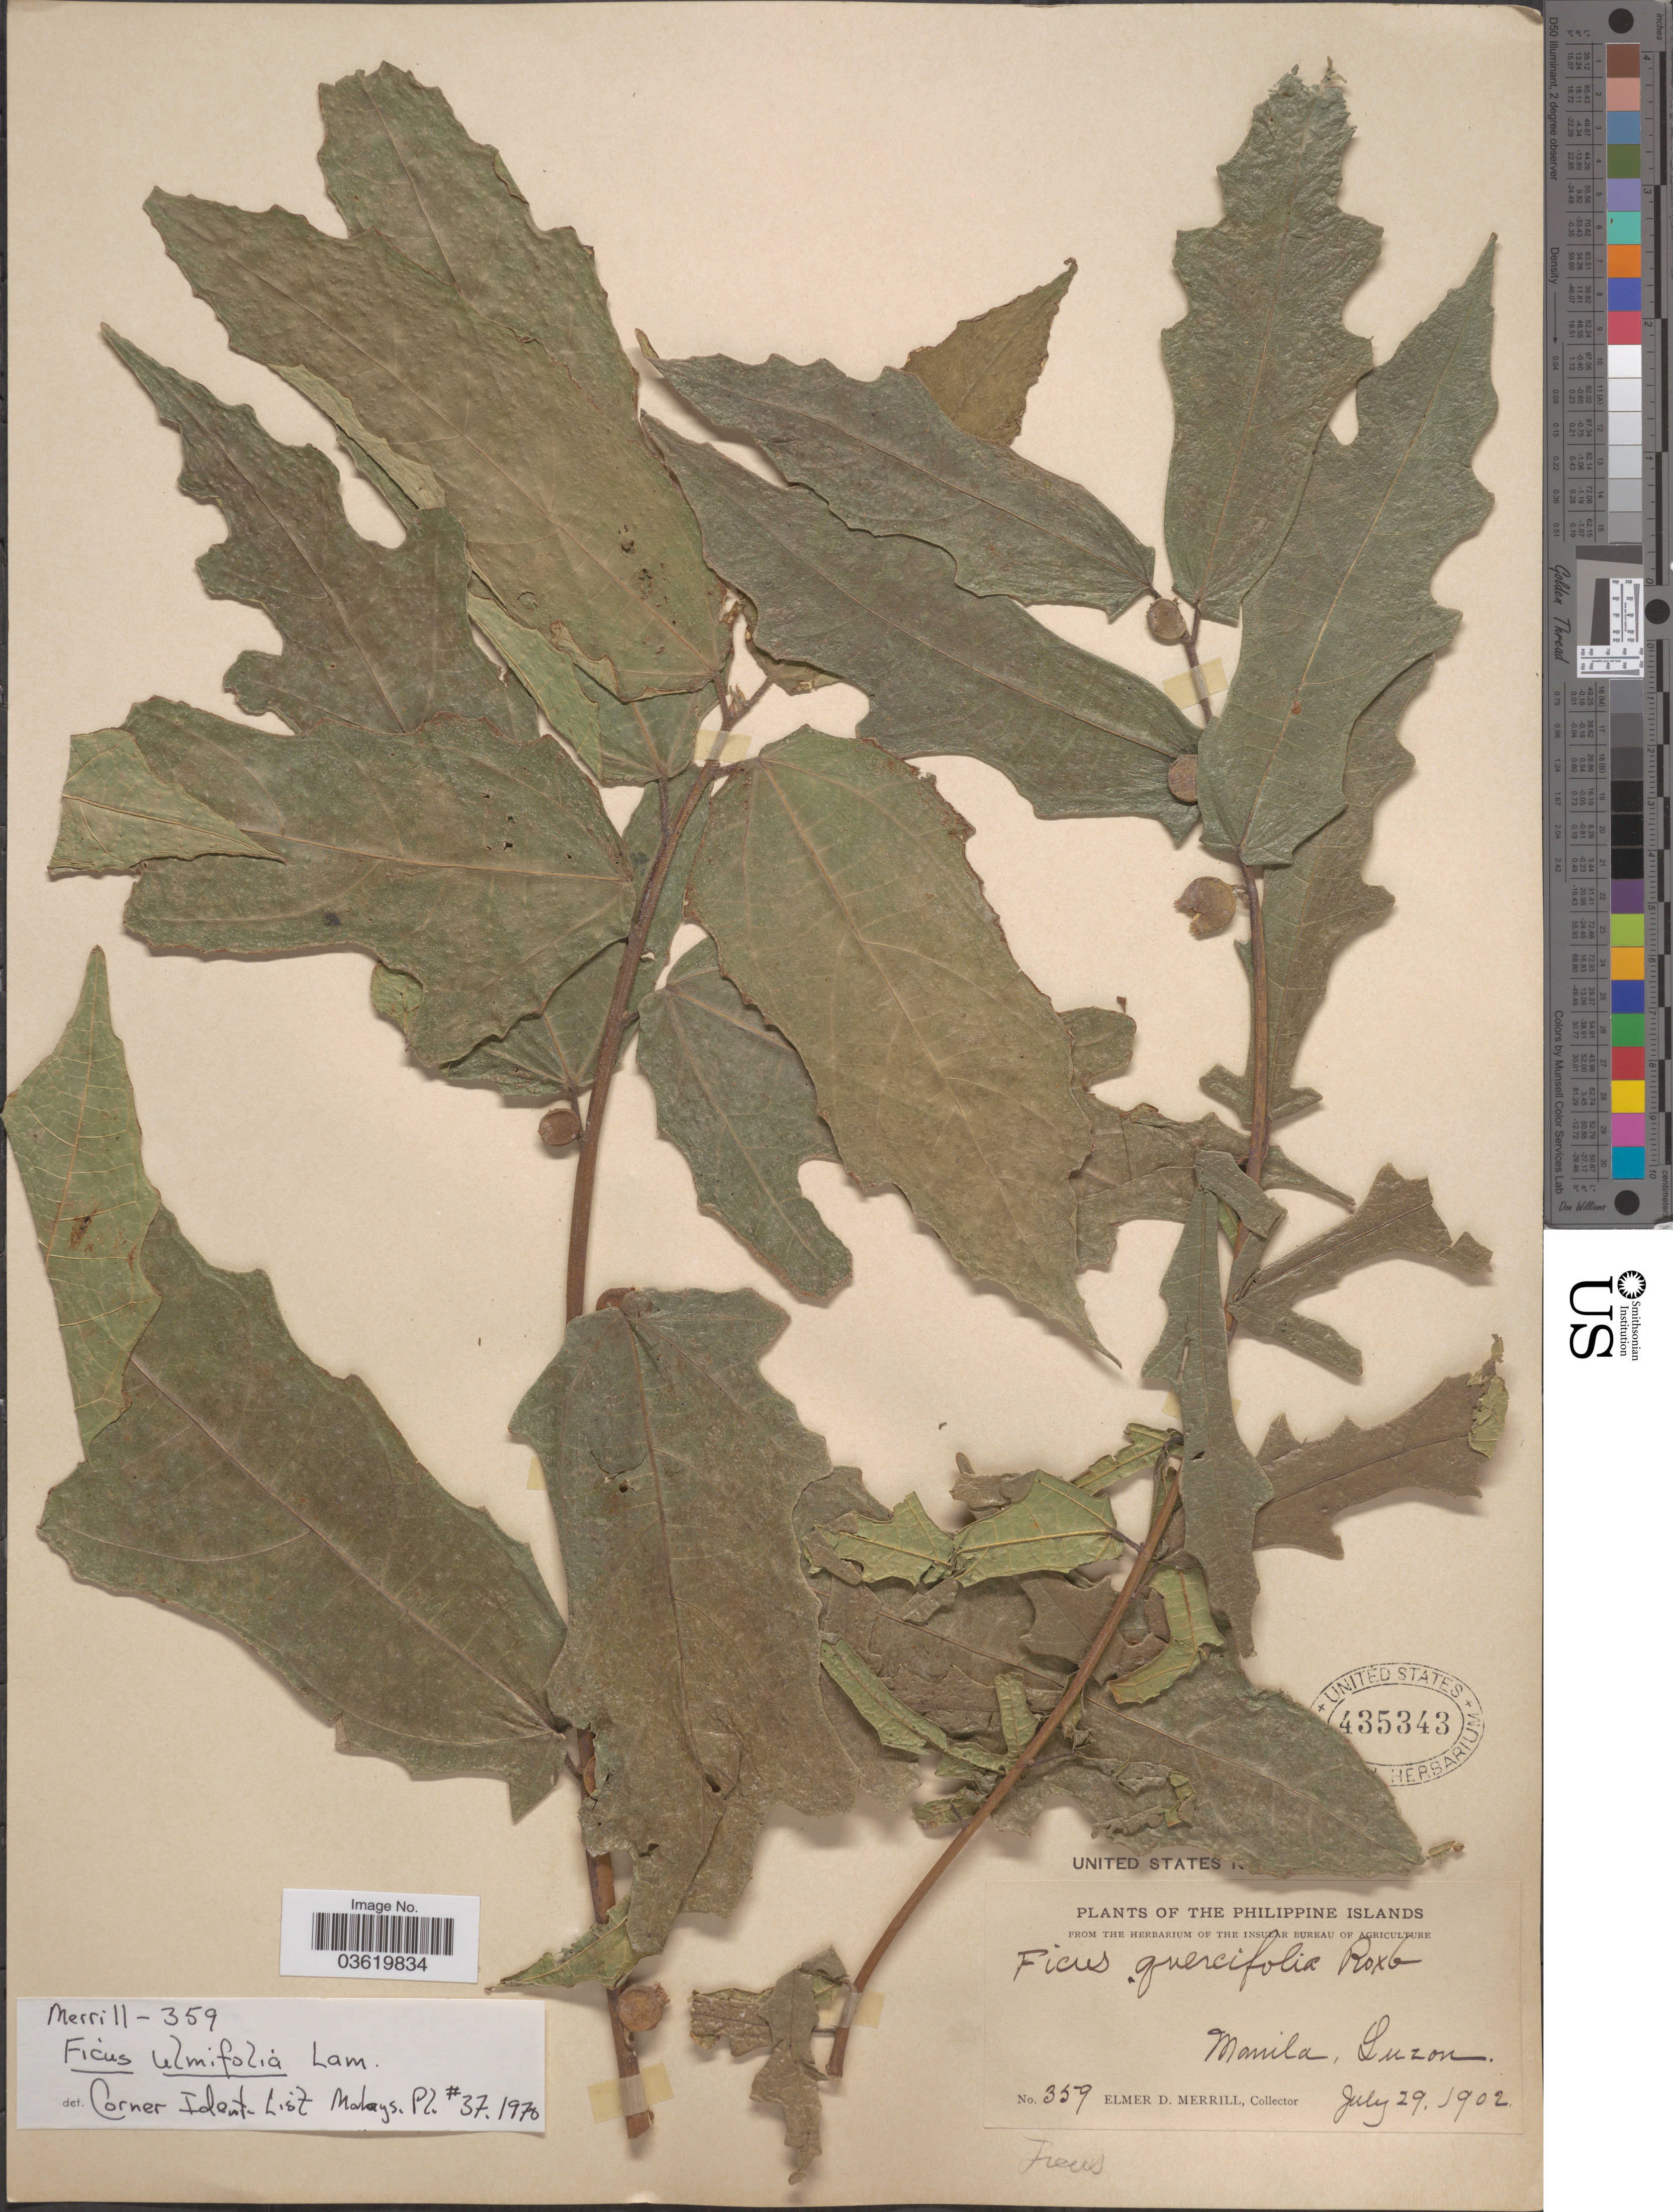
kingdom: Plantae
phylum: Tracheophyta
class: Magnoliopsida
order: Rosales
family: Moraceae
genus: Ficus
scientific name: Ficus ulmifolia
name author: Lam.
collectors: E. D. Merrill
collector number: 359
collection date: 1902-07-29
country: Philippines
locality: Philippine Islands. Manila, Luzon.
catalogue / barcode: US 435343